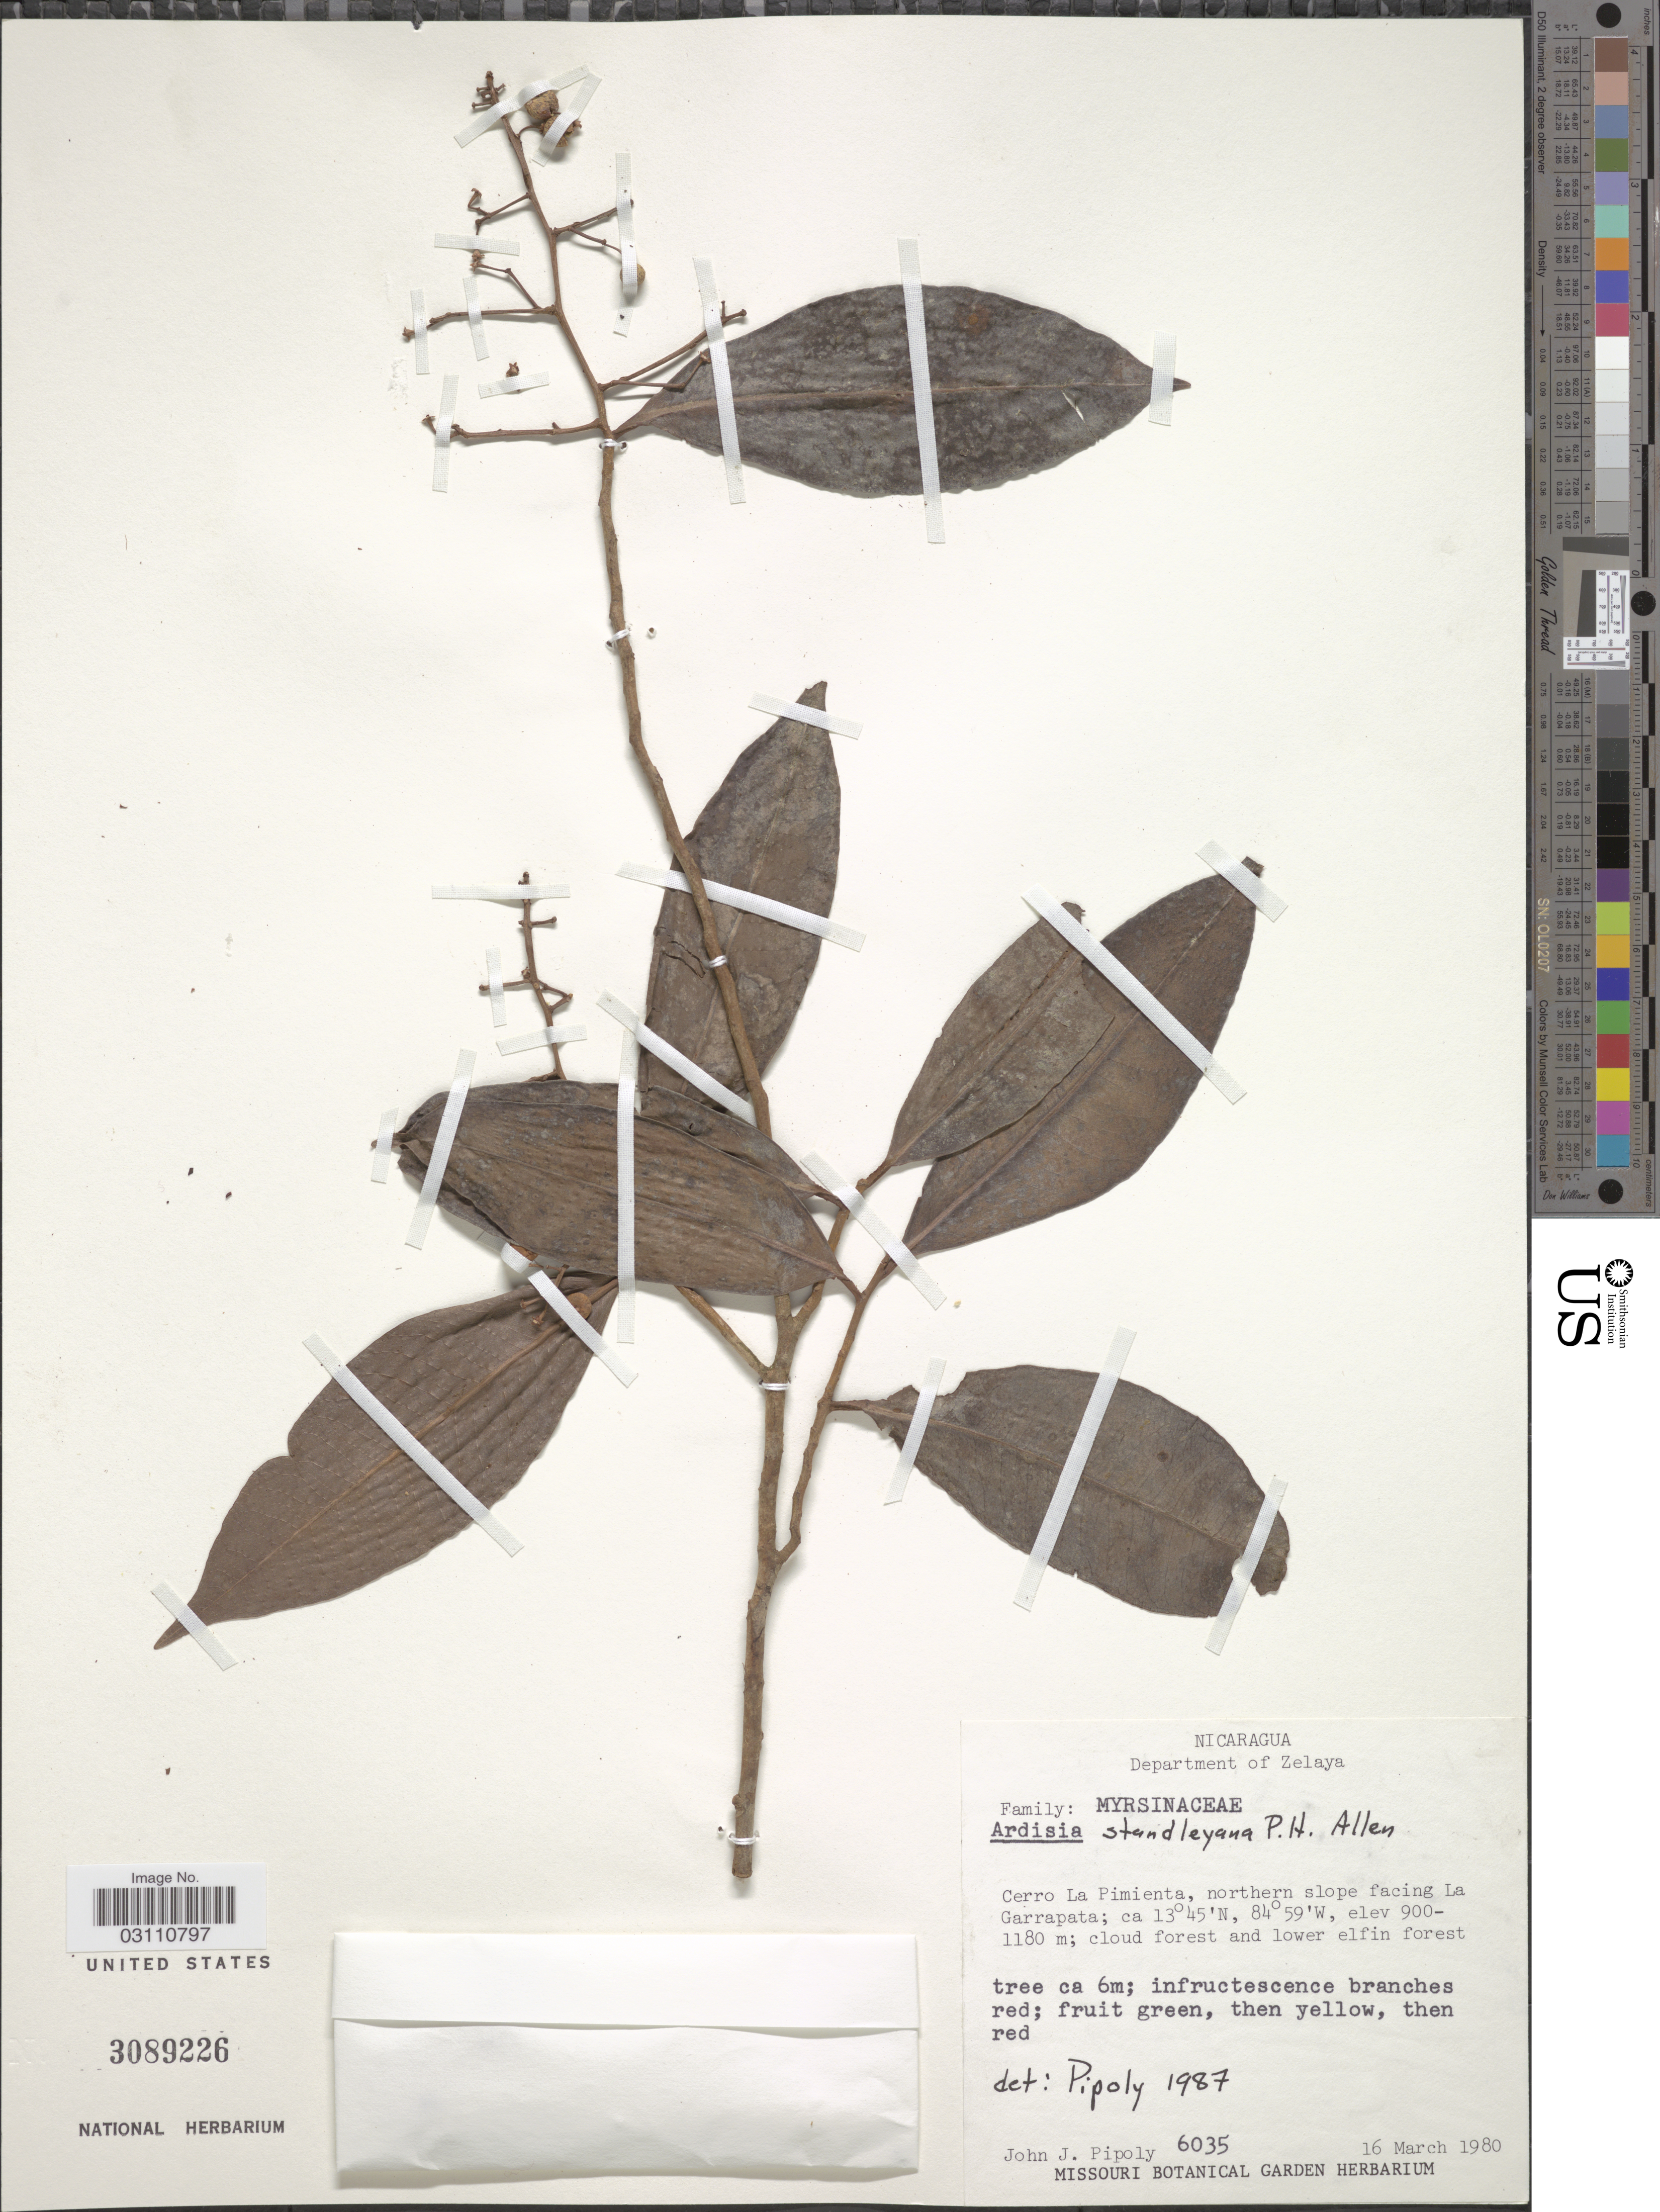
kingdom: Plantae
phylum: Tracheophyta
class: Magnoliopsida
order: Ericales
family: Primulaceae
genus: Ardisia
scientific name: Ardisia standleyana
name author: P.H. Allen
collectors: J. J. Pipoly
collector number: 6035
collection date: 1980-03-16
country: Nicaragua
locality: Department of Zelaya. Cerro La Pimienta, northern slope facing La Garrapata.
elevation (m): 900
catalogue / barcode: US 3089226